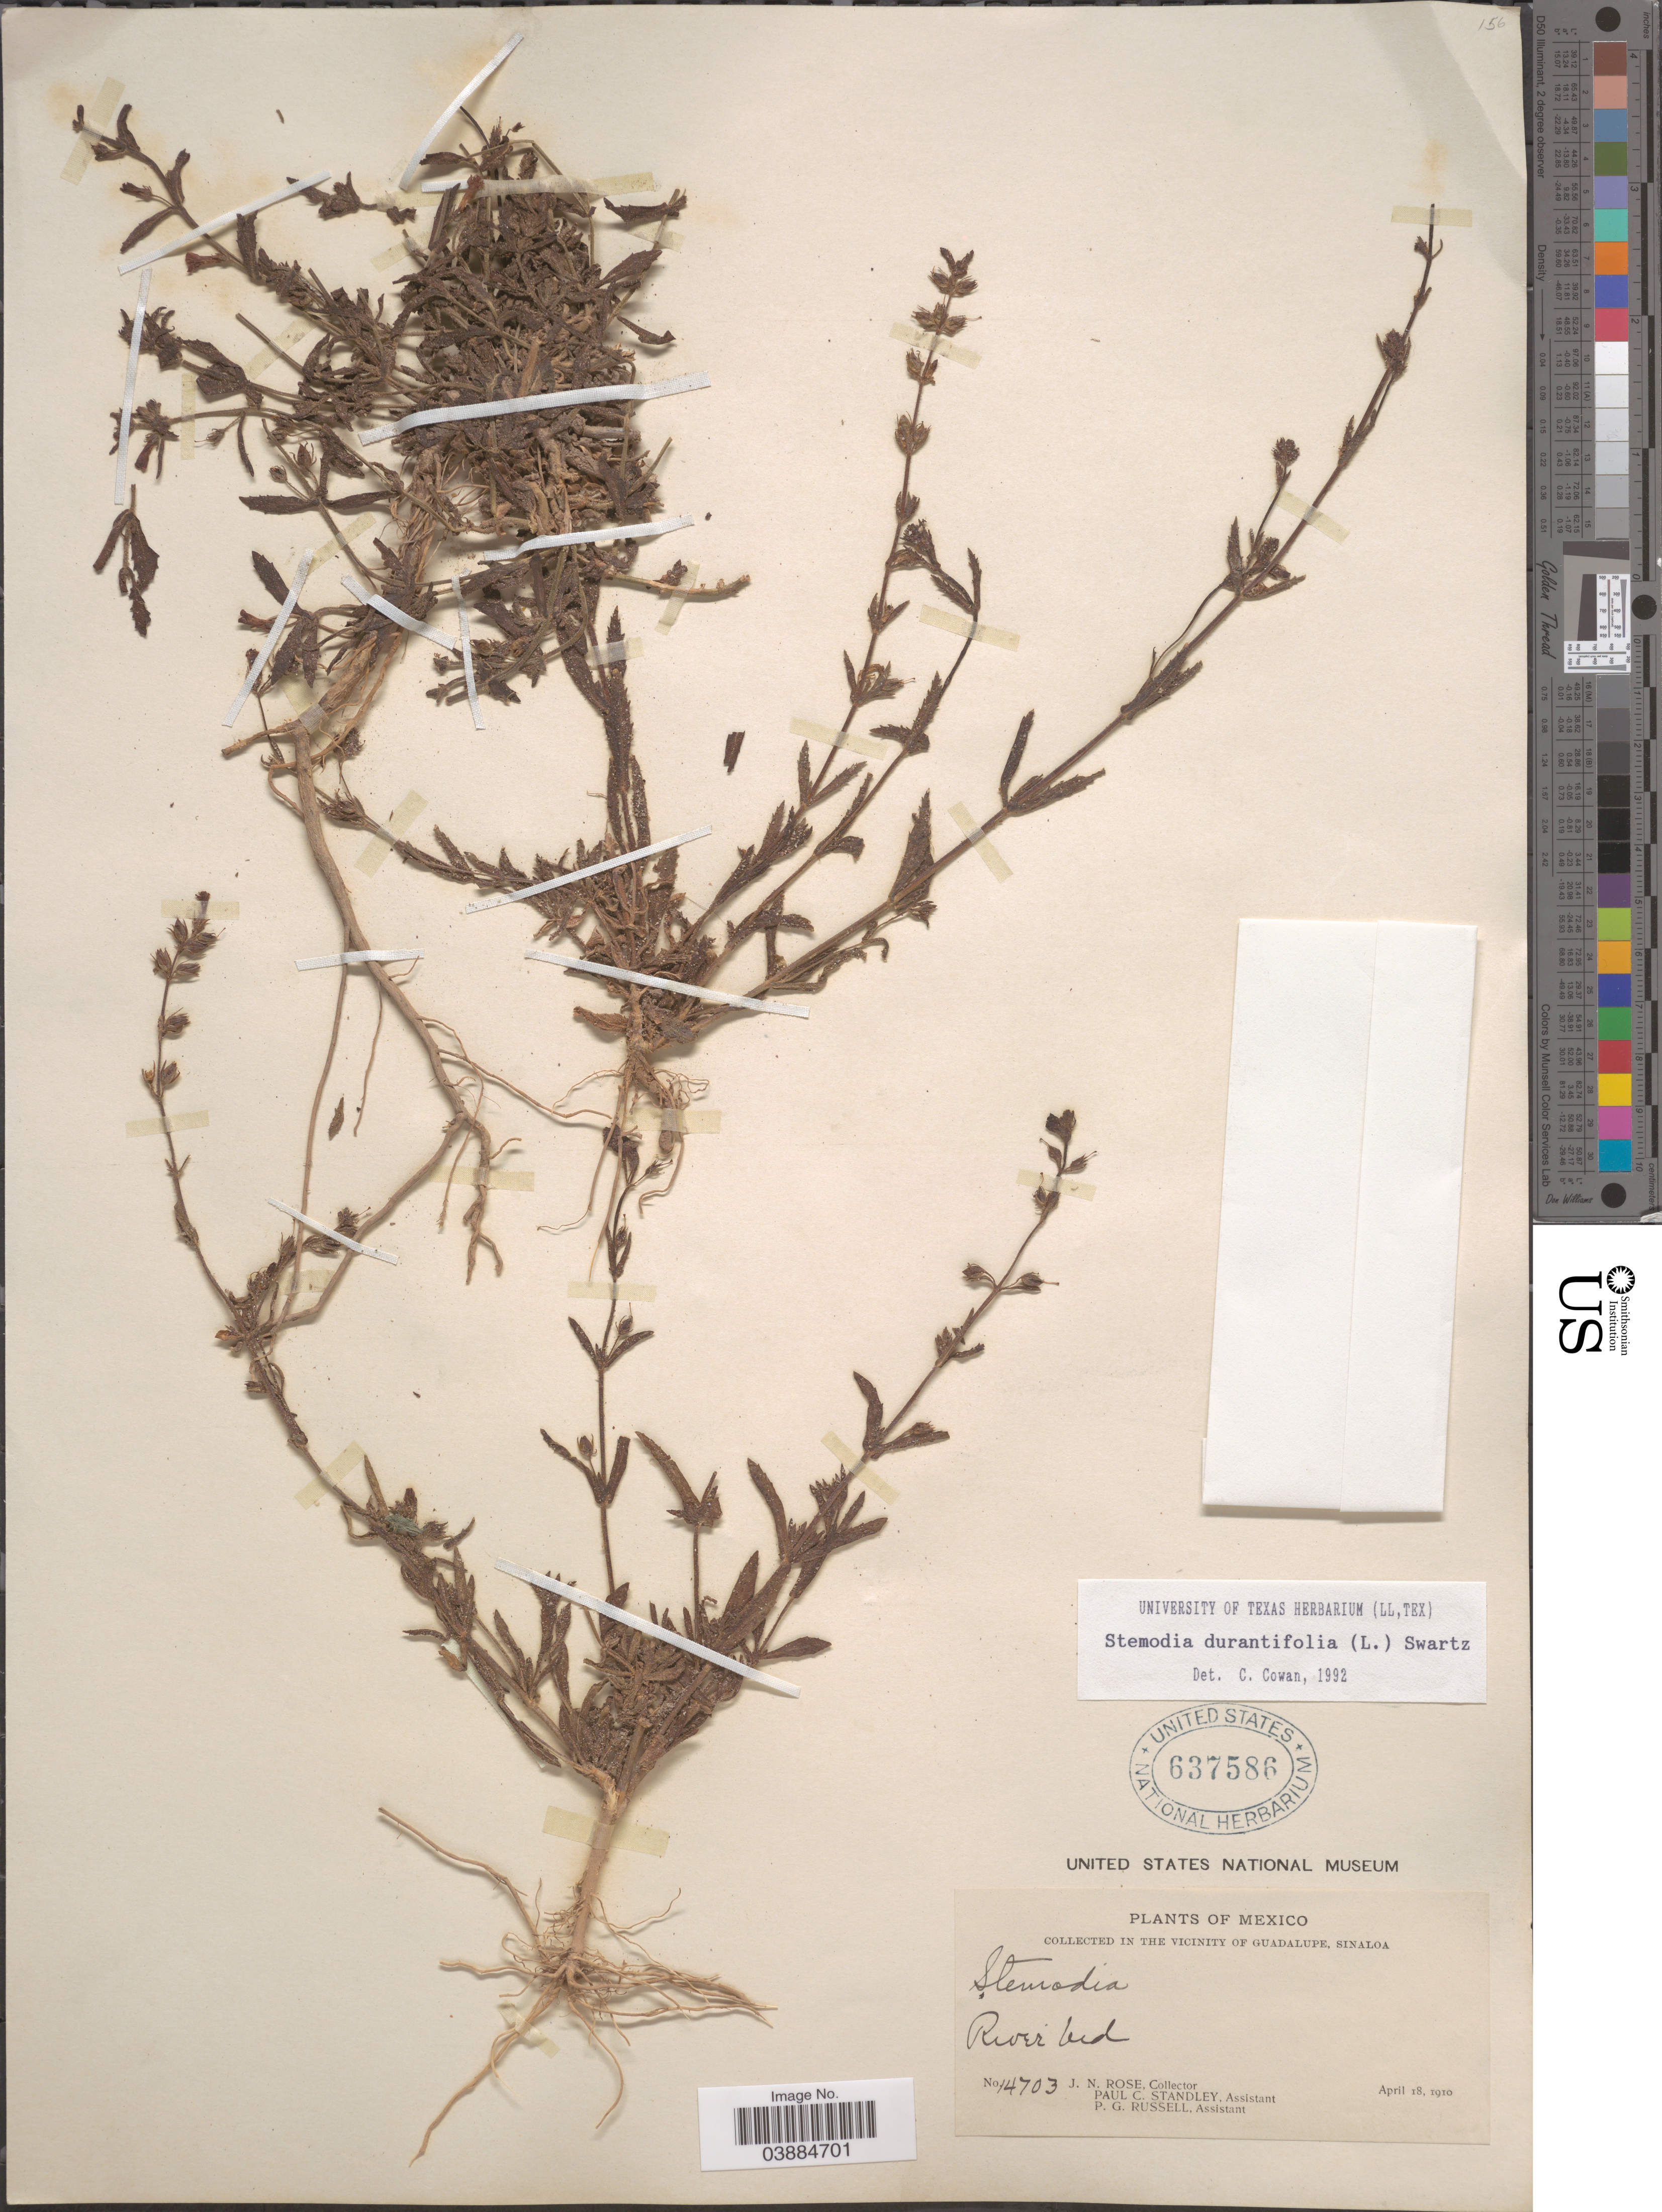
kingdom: Plantae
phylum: Tracheophyta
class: Magnoliopsida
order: Lamiales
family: Plantaginaceae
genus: Stemodia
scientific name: Stemodia durantifolia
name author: (L.) Sw.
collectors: J. N. Rose, P. C. Standley & P. G. Russell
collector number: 14703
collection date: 1910-04-18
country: Mexico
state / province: Sinaloa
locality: In the vicinity of Guadalupe. River bed.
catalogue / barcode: US 637586